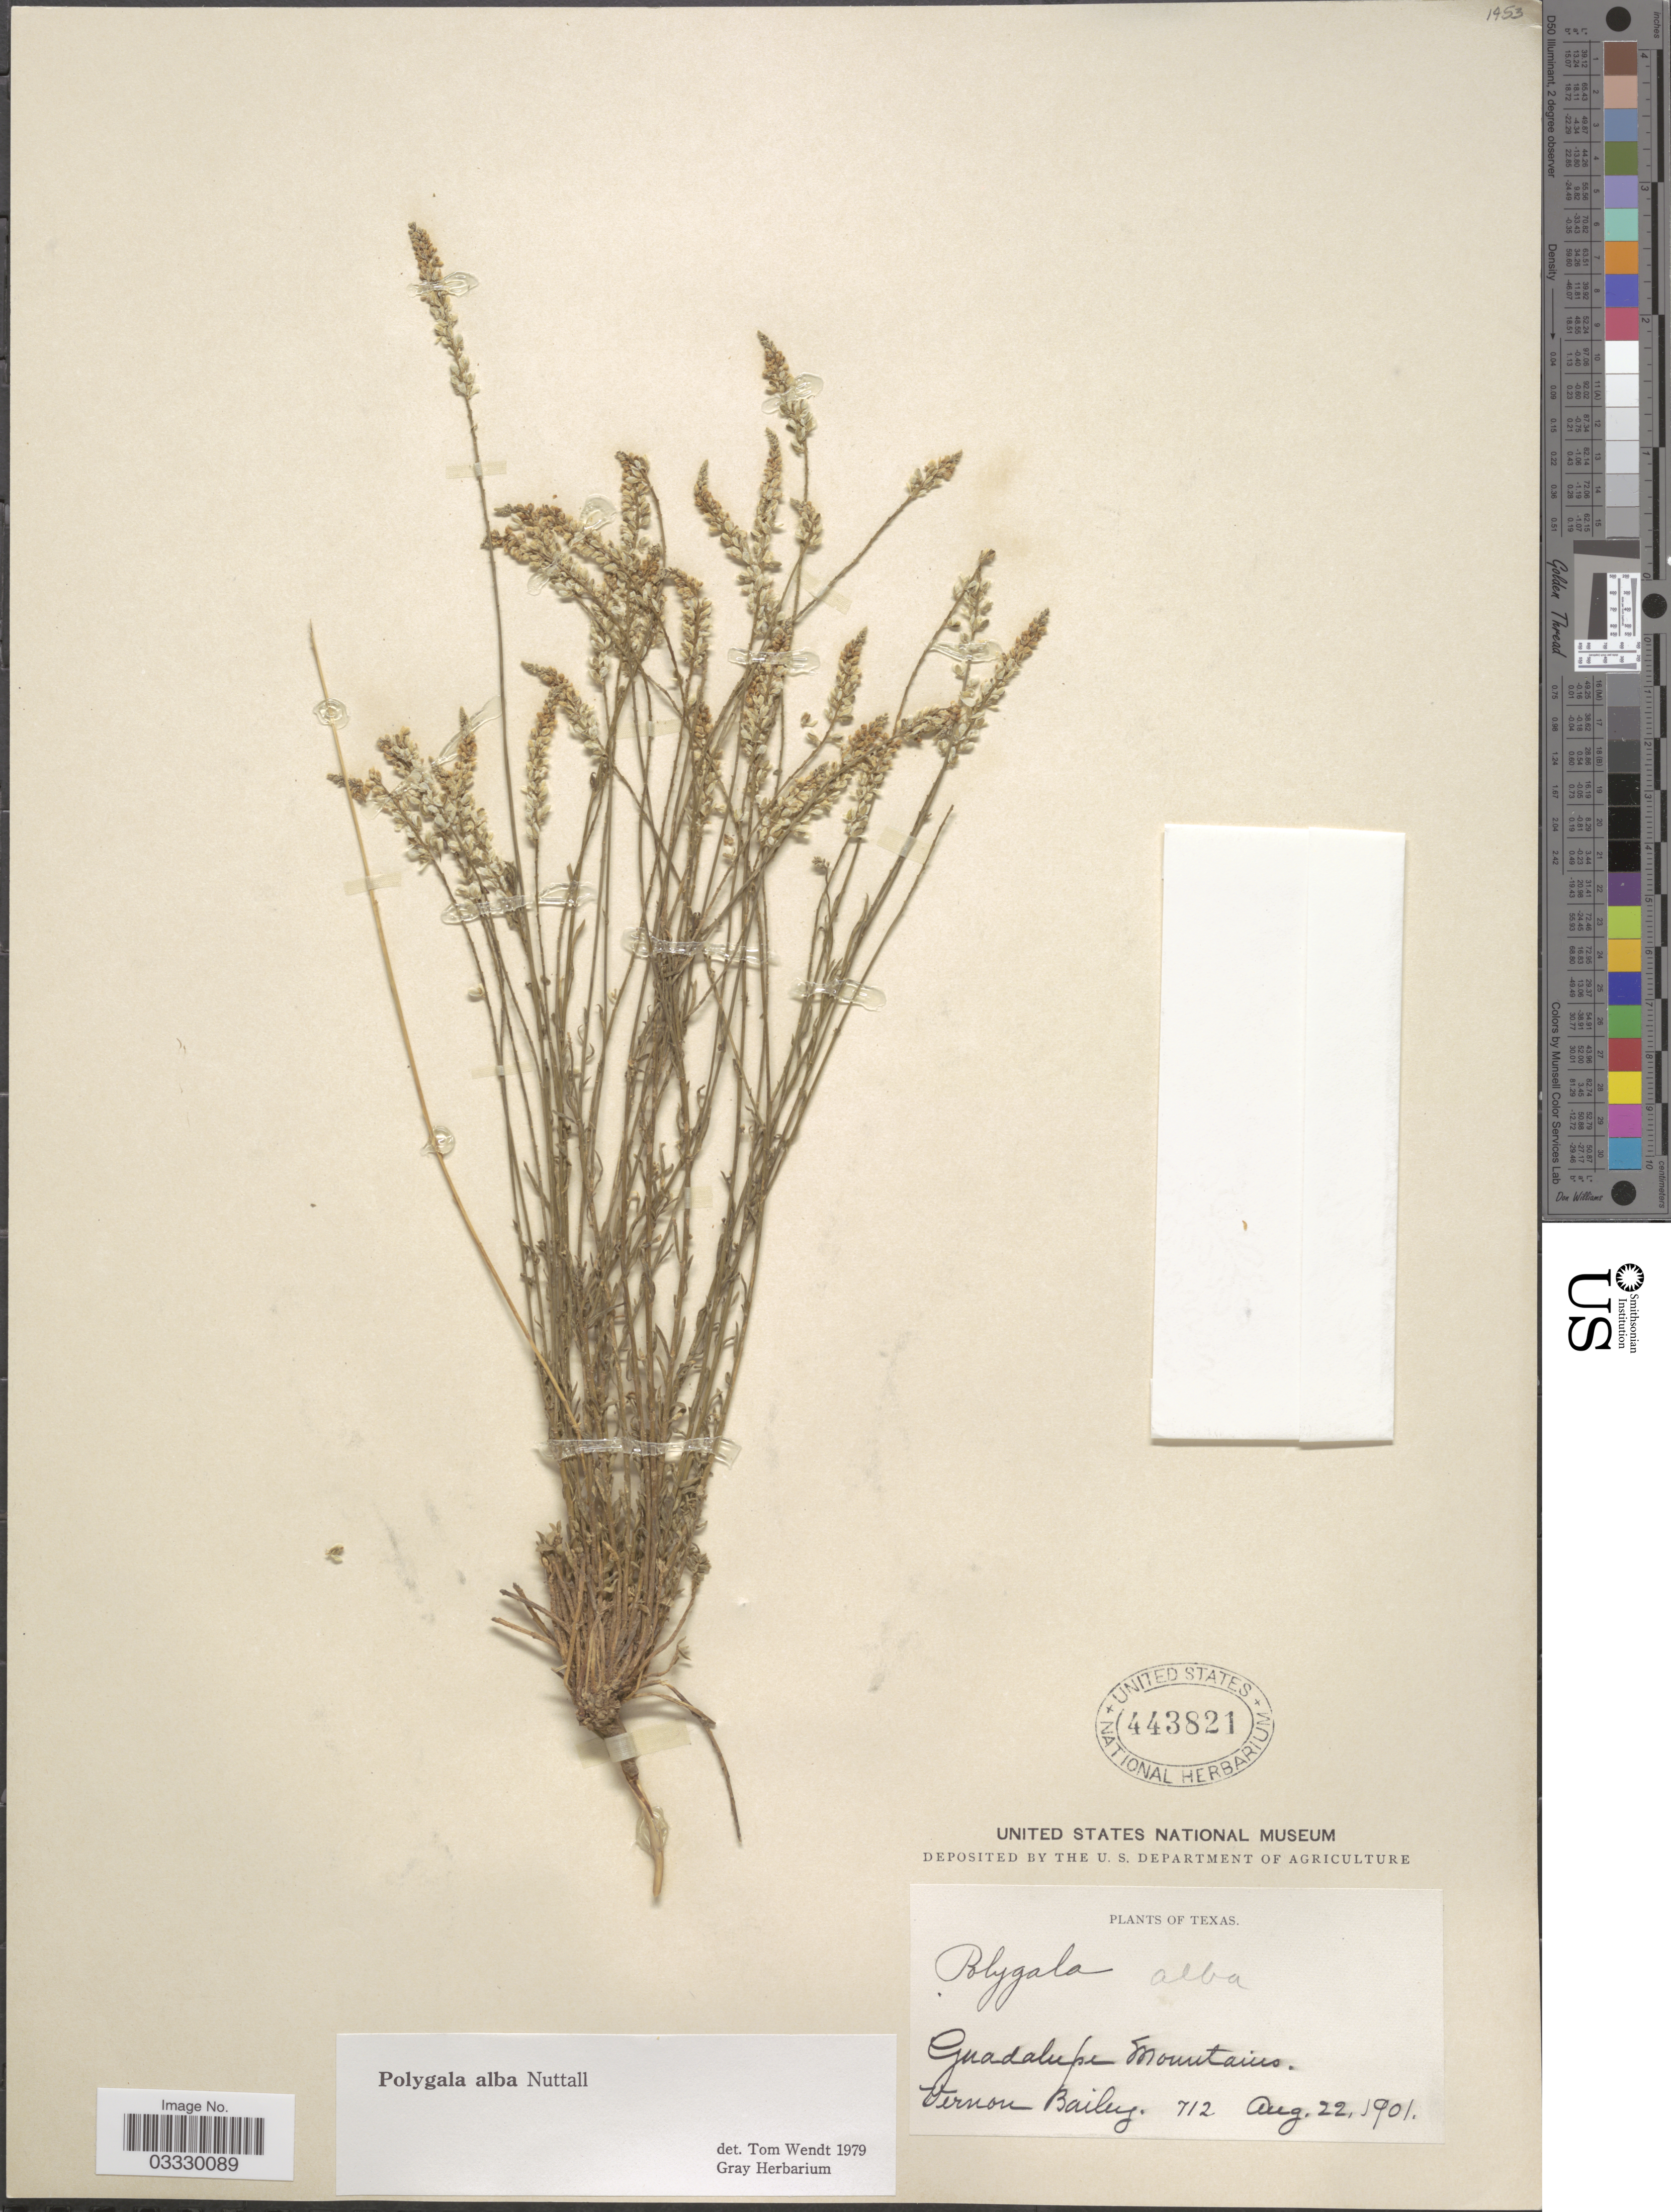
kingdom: Plantae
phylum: Tracheophyta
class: Magnoliopsida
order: Fabales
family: Polygalaceae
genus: Polygala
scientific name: Polygala alba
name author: Nutt.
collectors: V. O. Bailey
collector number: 712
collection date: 1901-08-22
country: United States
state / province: Texas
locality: Guadalupe Mountains.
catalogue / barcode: US 443821